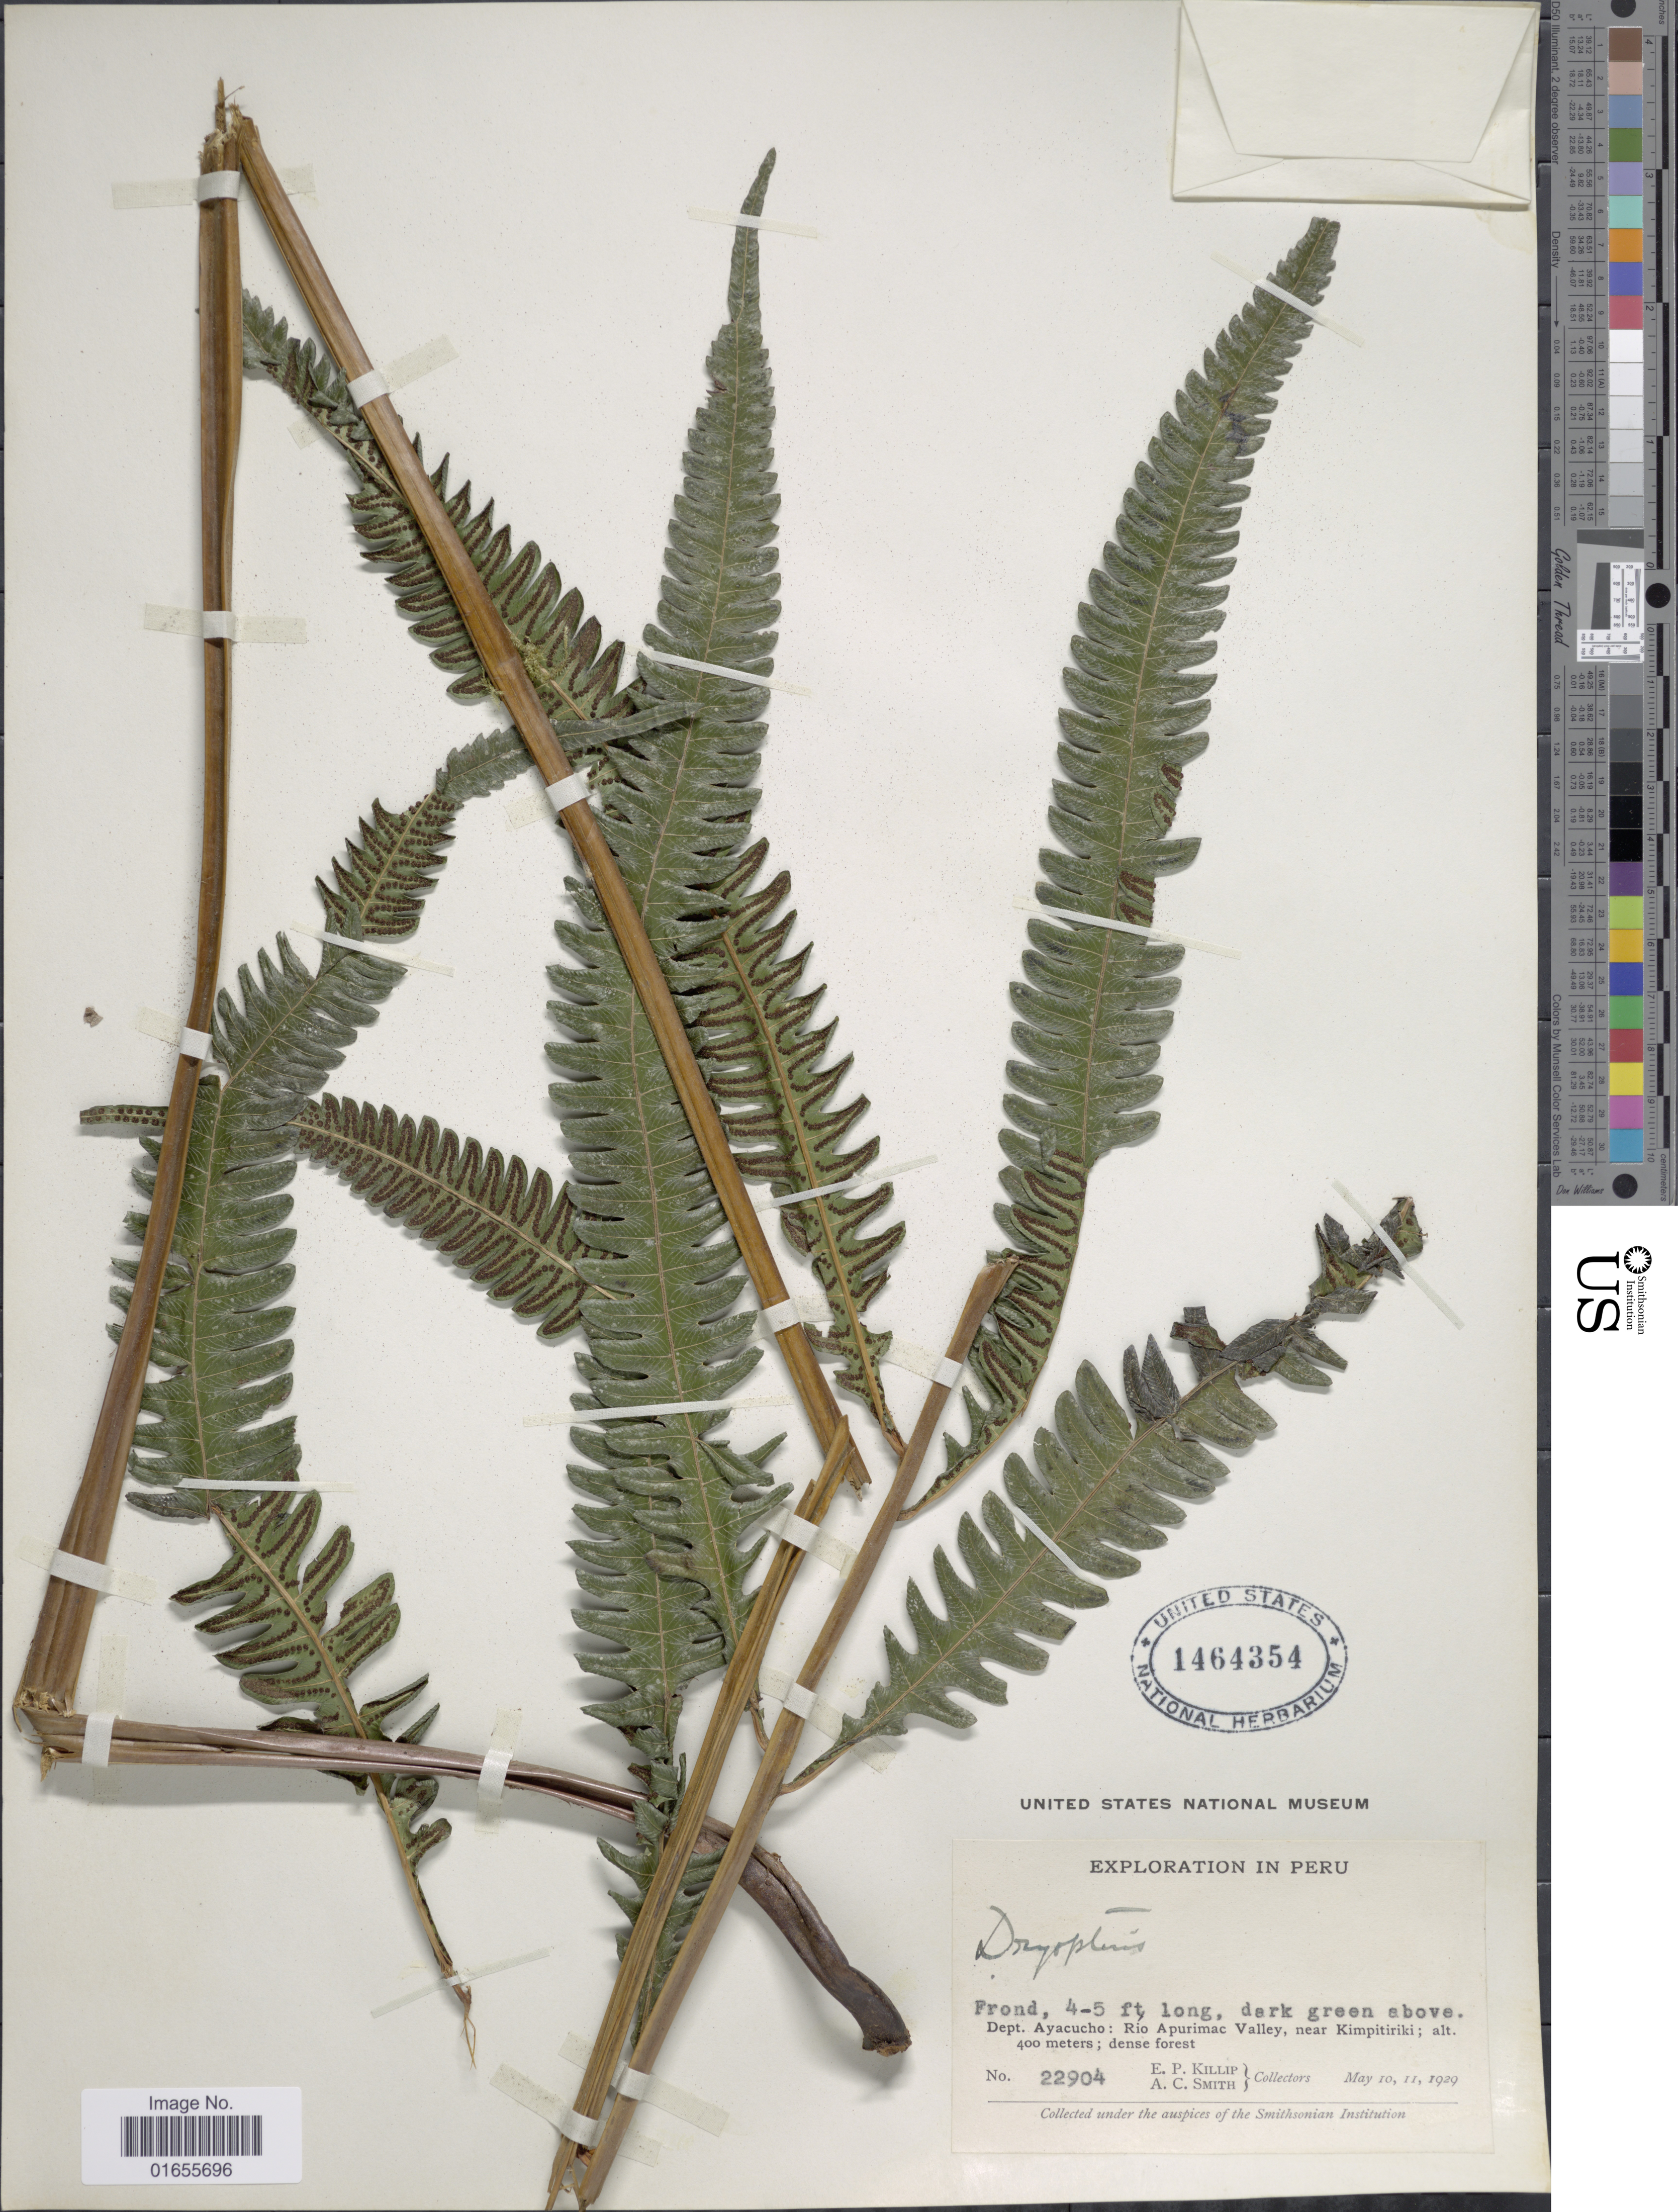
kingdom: Plantae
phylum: Tracheophyta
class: Polypodiopsida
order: Polypodiales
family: Thelypteridaceae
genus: Goniopteris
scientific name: Goniopteris tristis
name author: (Kuntze) Brade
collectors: E. P. Killip & A. C. Smith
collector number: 22904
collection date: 1929-05-10/1929-05-11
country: Peru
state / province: Ayacucho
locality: Rio Apurimac Valley, near Kimpitiriki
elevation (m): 400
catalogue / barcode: US 1464354